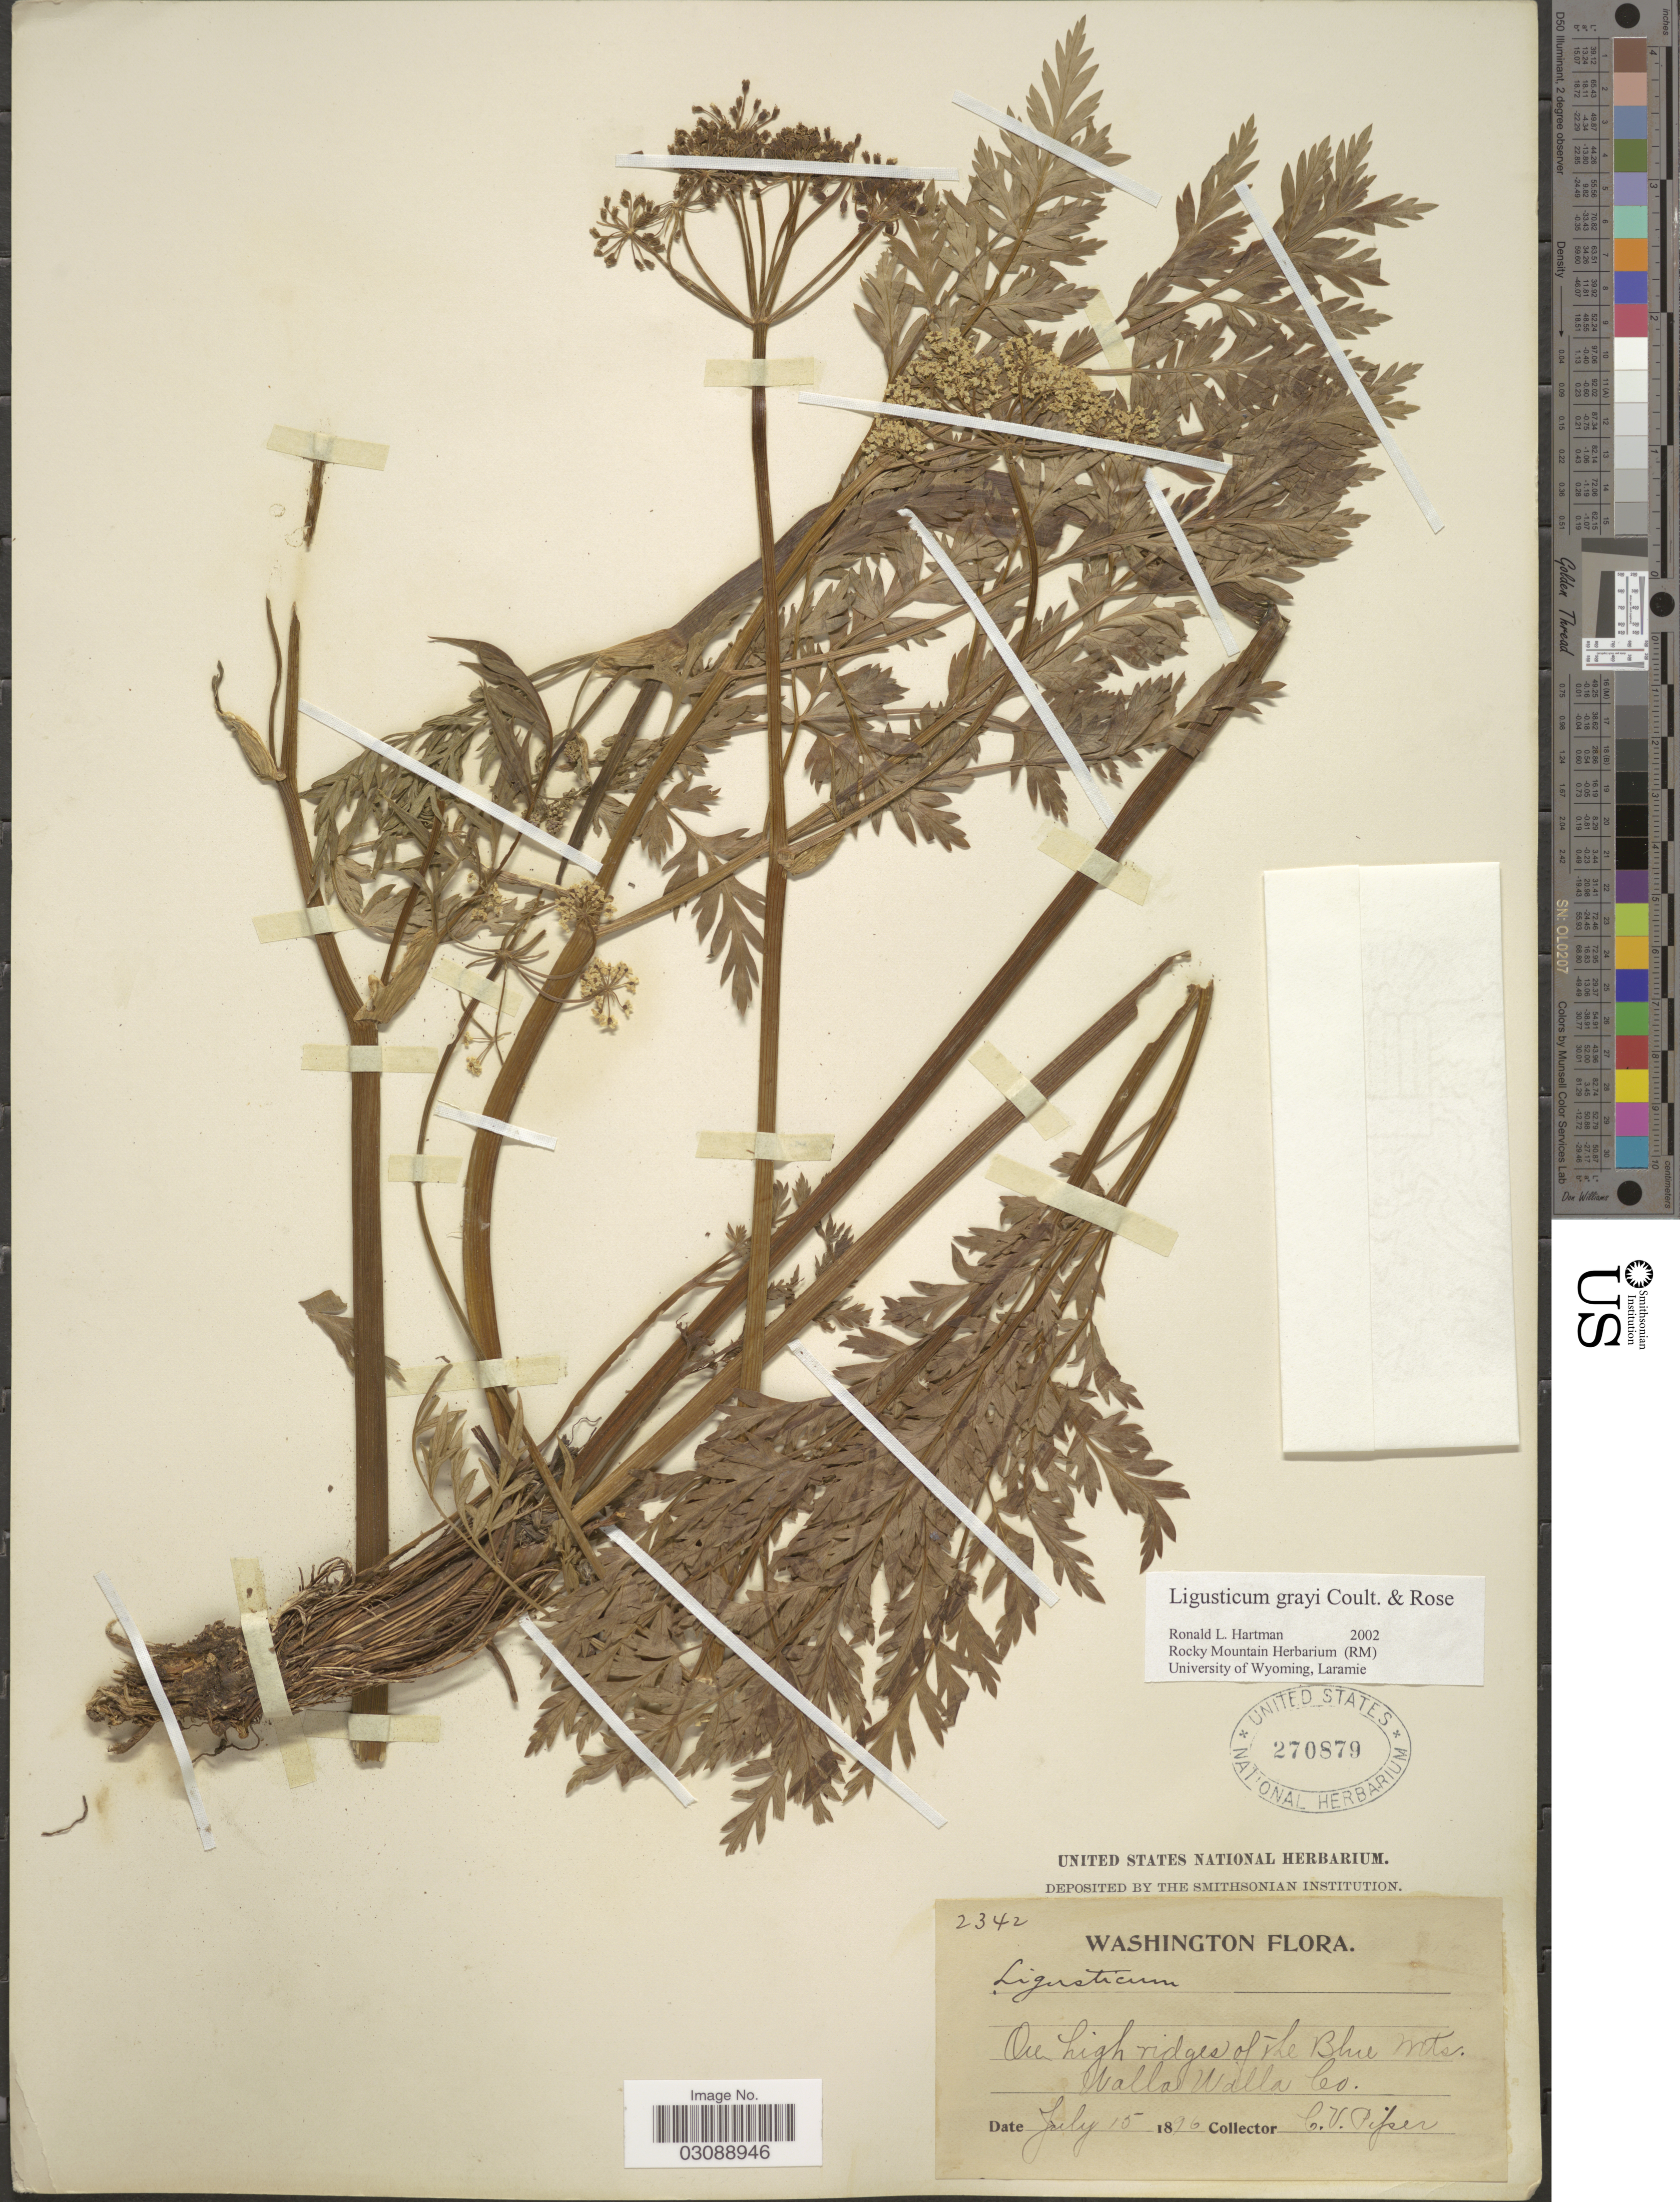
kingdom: Plantae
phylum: Tracheophyta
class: Magnoliopsida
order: Apiales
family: Apiaceae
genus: Ligusticum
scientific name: Ligusticum grayi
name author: J.M. Coult. & Rose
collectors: C. V. Piper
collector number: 2342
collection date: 1896-07-15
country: United States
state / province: Washington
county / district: Walla Walla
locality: On high ridges of the Blue Mts. Walla Walla Co.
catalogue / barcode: US 270879